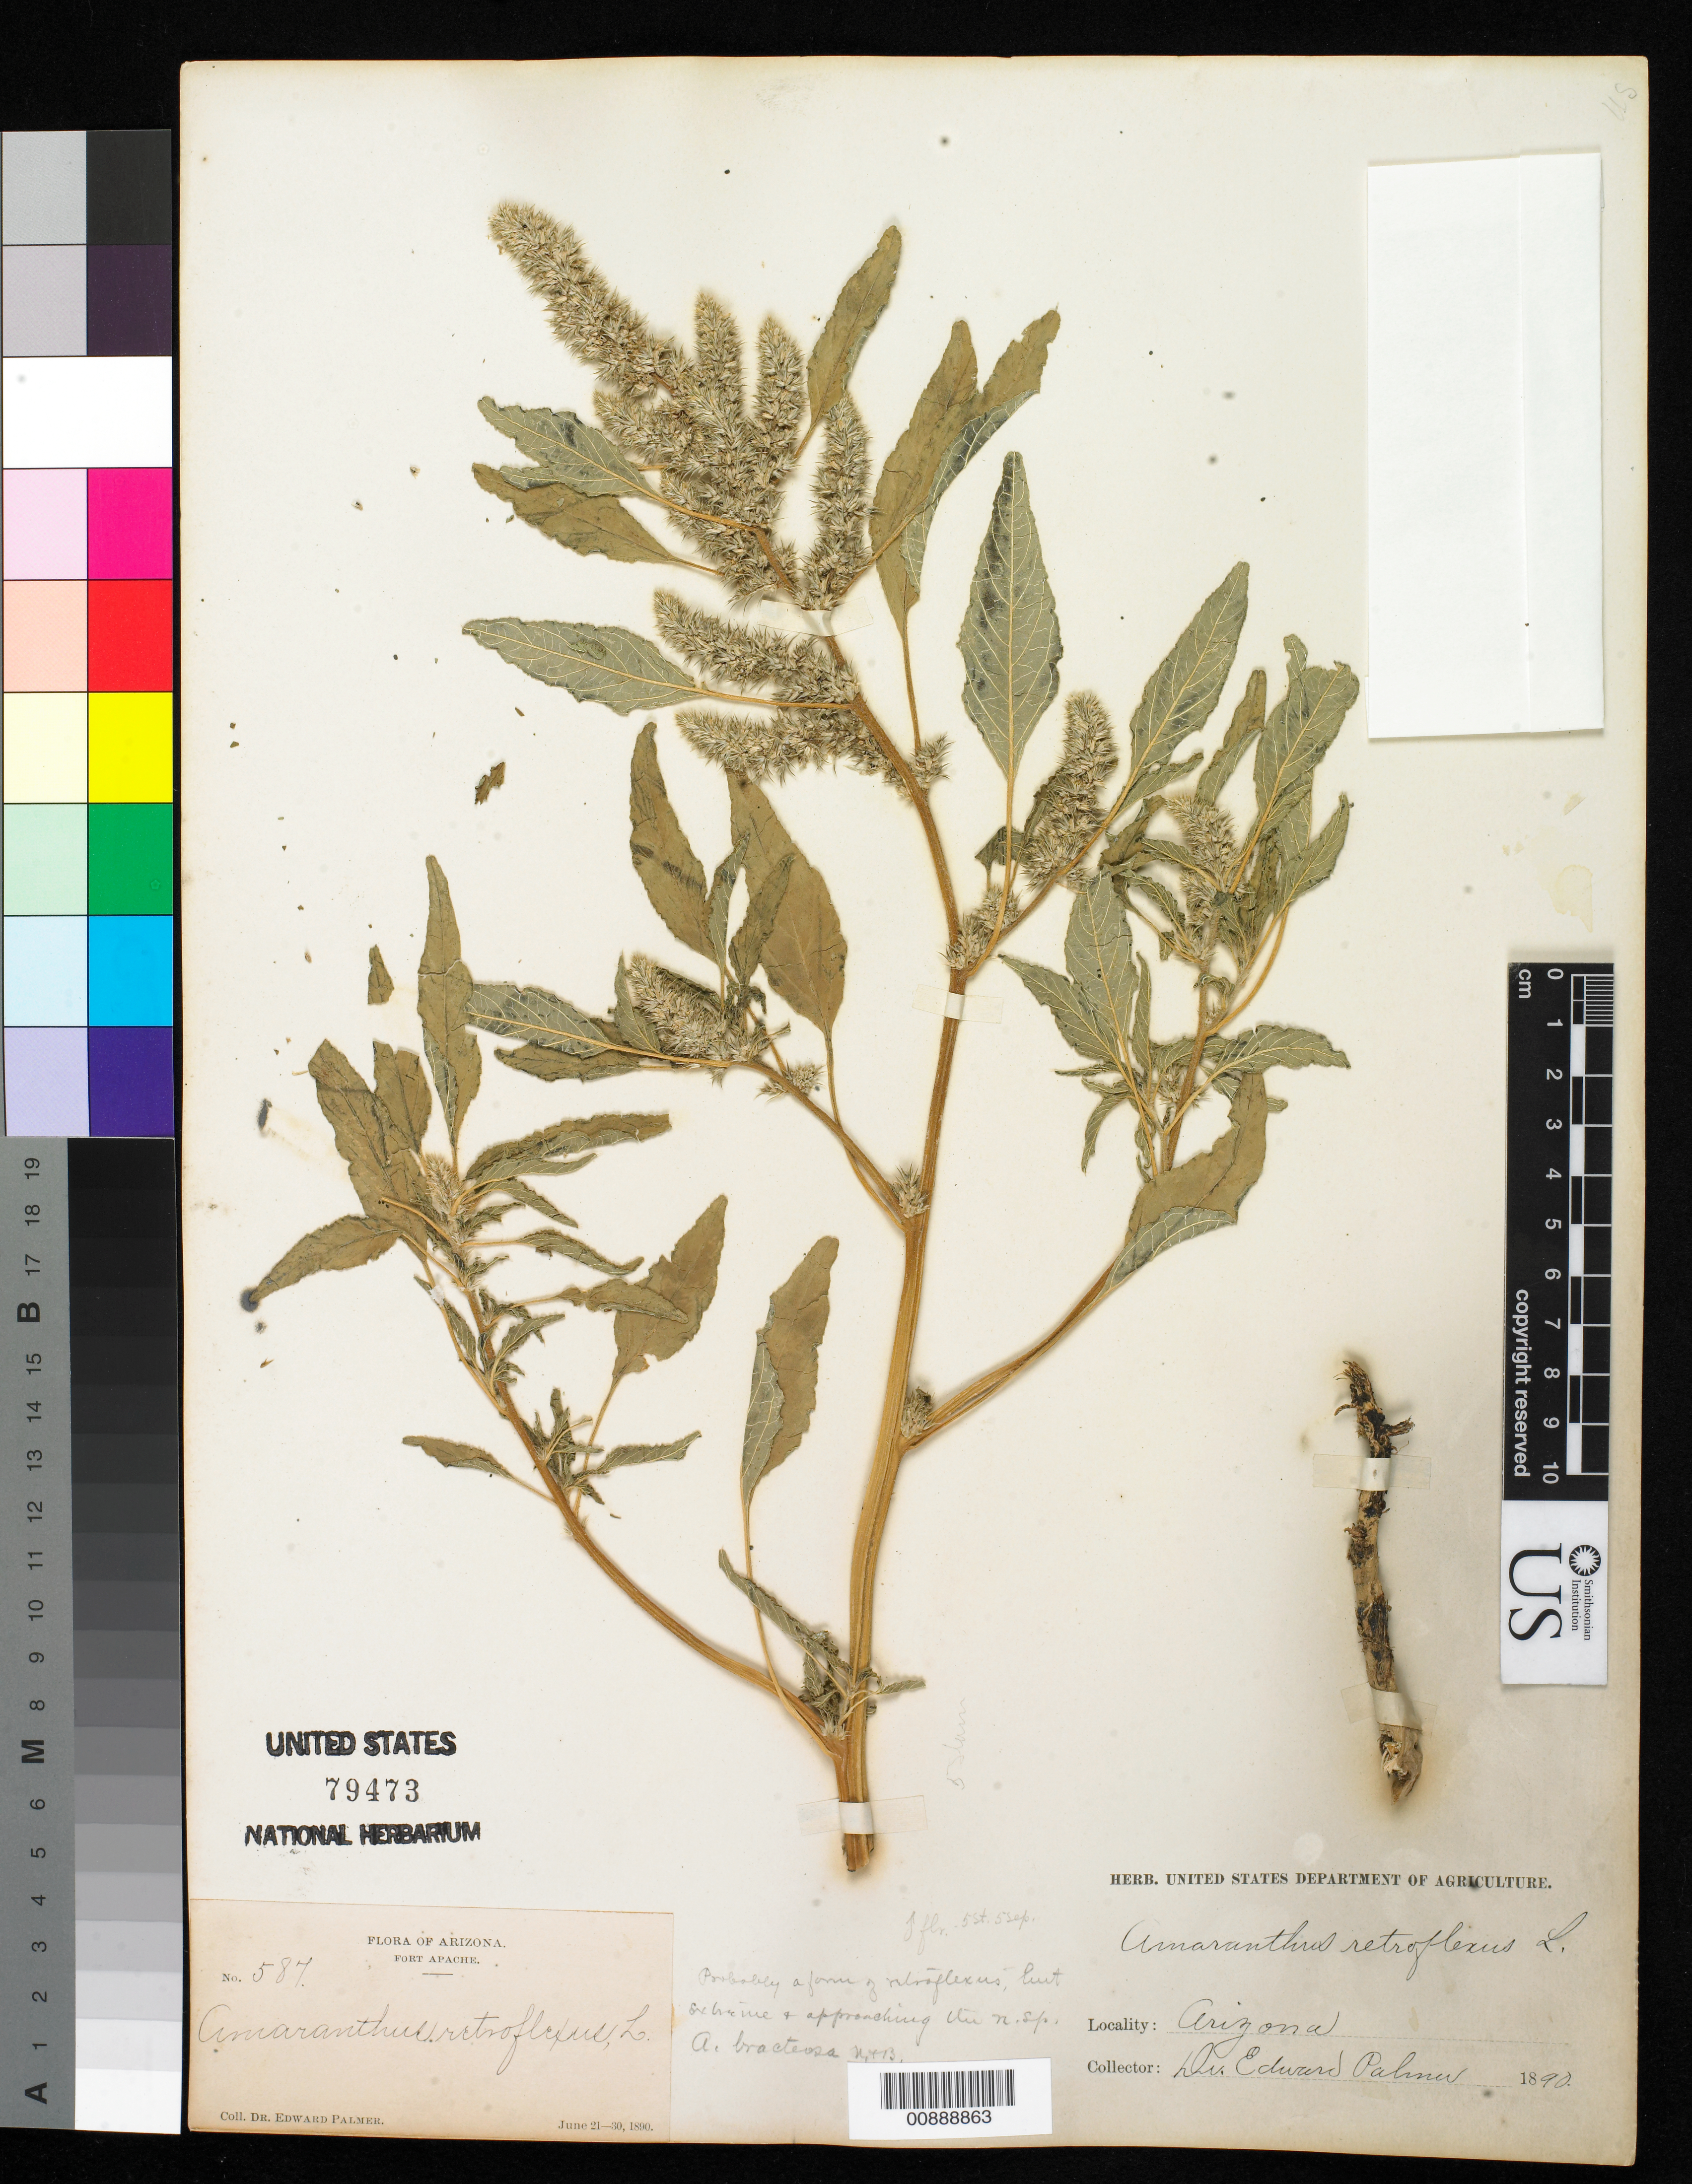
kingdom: Plantae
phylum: Tracheophyta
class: Magnoliopsida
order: Caryophyllales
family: Amaranthaceae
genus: Amaranthus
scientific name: Amaranthus retroflexus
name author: L.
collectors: E. Palmer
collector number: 587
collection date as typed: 21 Jun 1890 to 30 Jun 1890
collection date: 1890-06-21/1890-06-30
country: United States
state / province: Arizona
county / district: Navajo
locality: Fort Apache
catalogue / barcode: US 79473